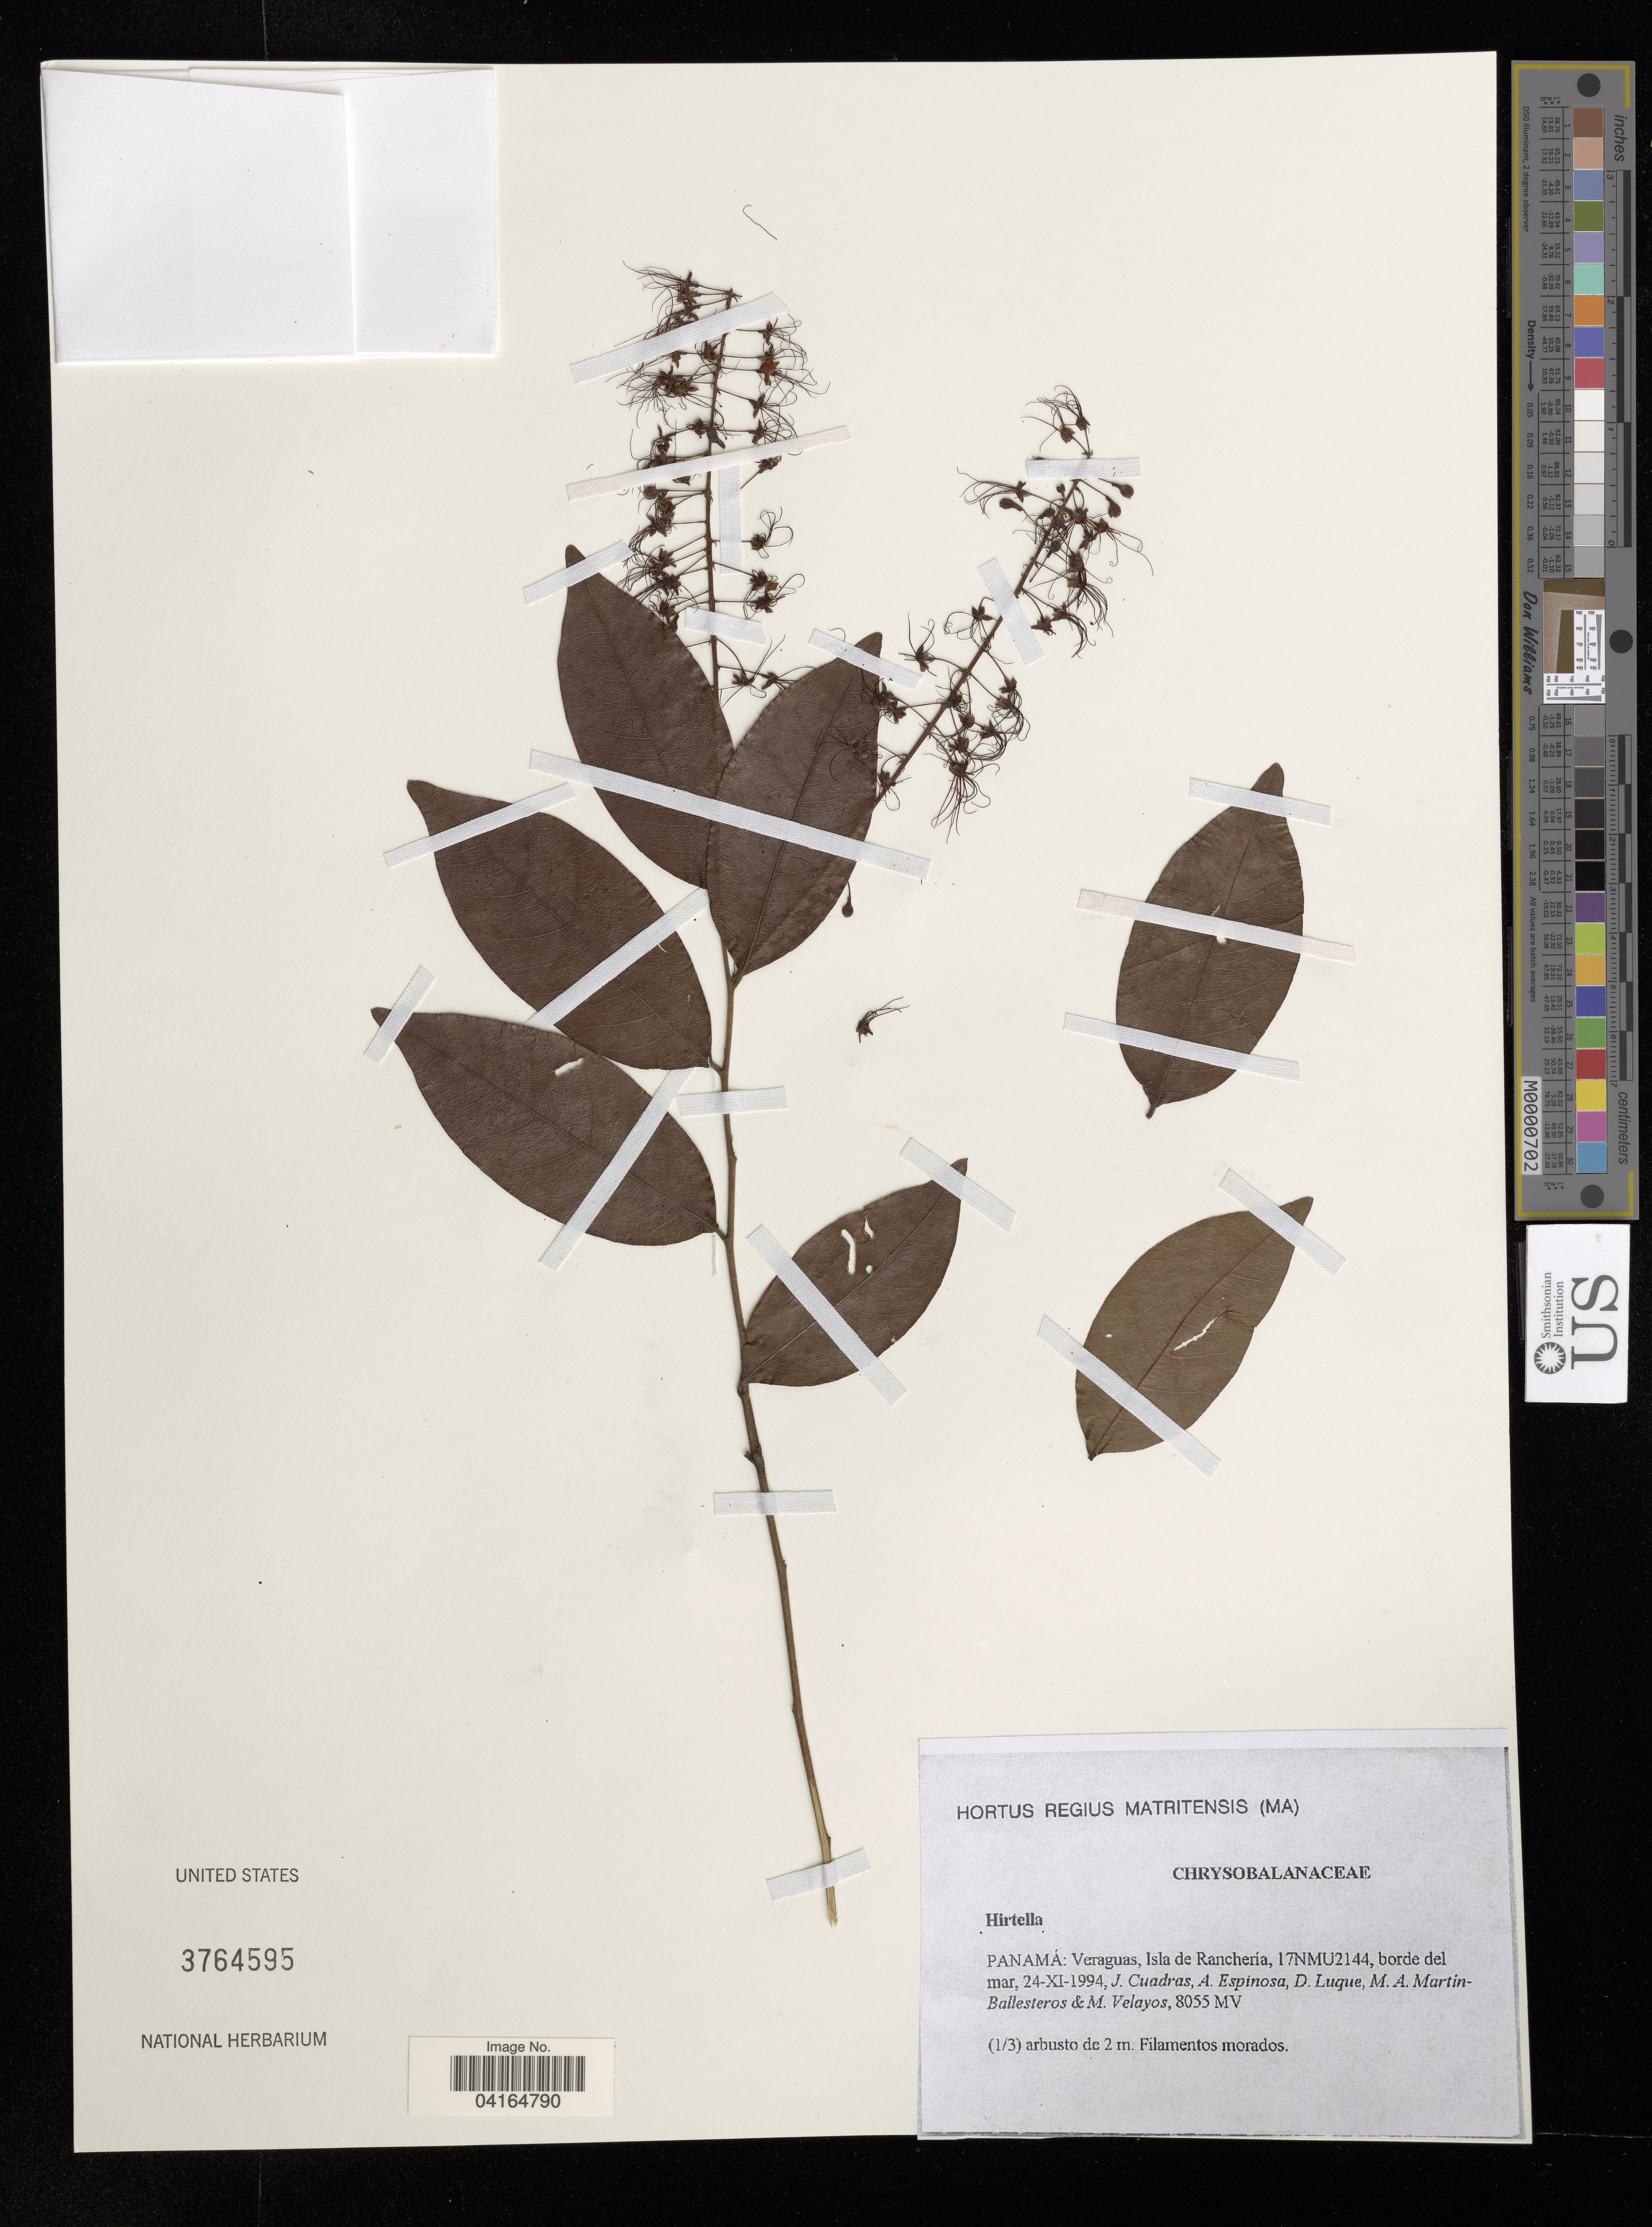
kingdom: Plantae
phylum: Tracheophyta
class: Magnoliopsida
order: Malpighiales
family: Chrysobalanaceae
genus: Hirtella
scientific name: Hirtella sp.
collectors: J. Cuadra, A. Espinosa, D. Lugue, M. Martin Ballesteros & M. Velayos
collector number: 8055 MV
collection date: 1994-11-24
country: Panama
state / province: Veraguas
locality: Isla de Ranchería, 17NMU2144, borde del mar.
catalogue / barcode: US 3764595